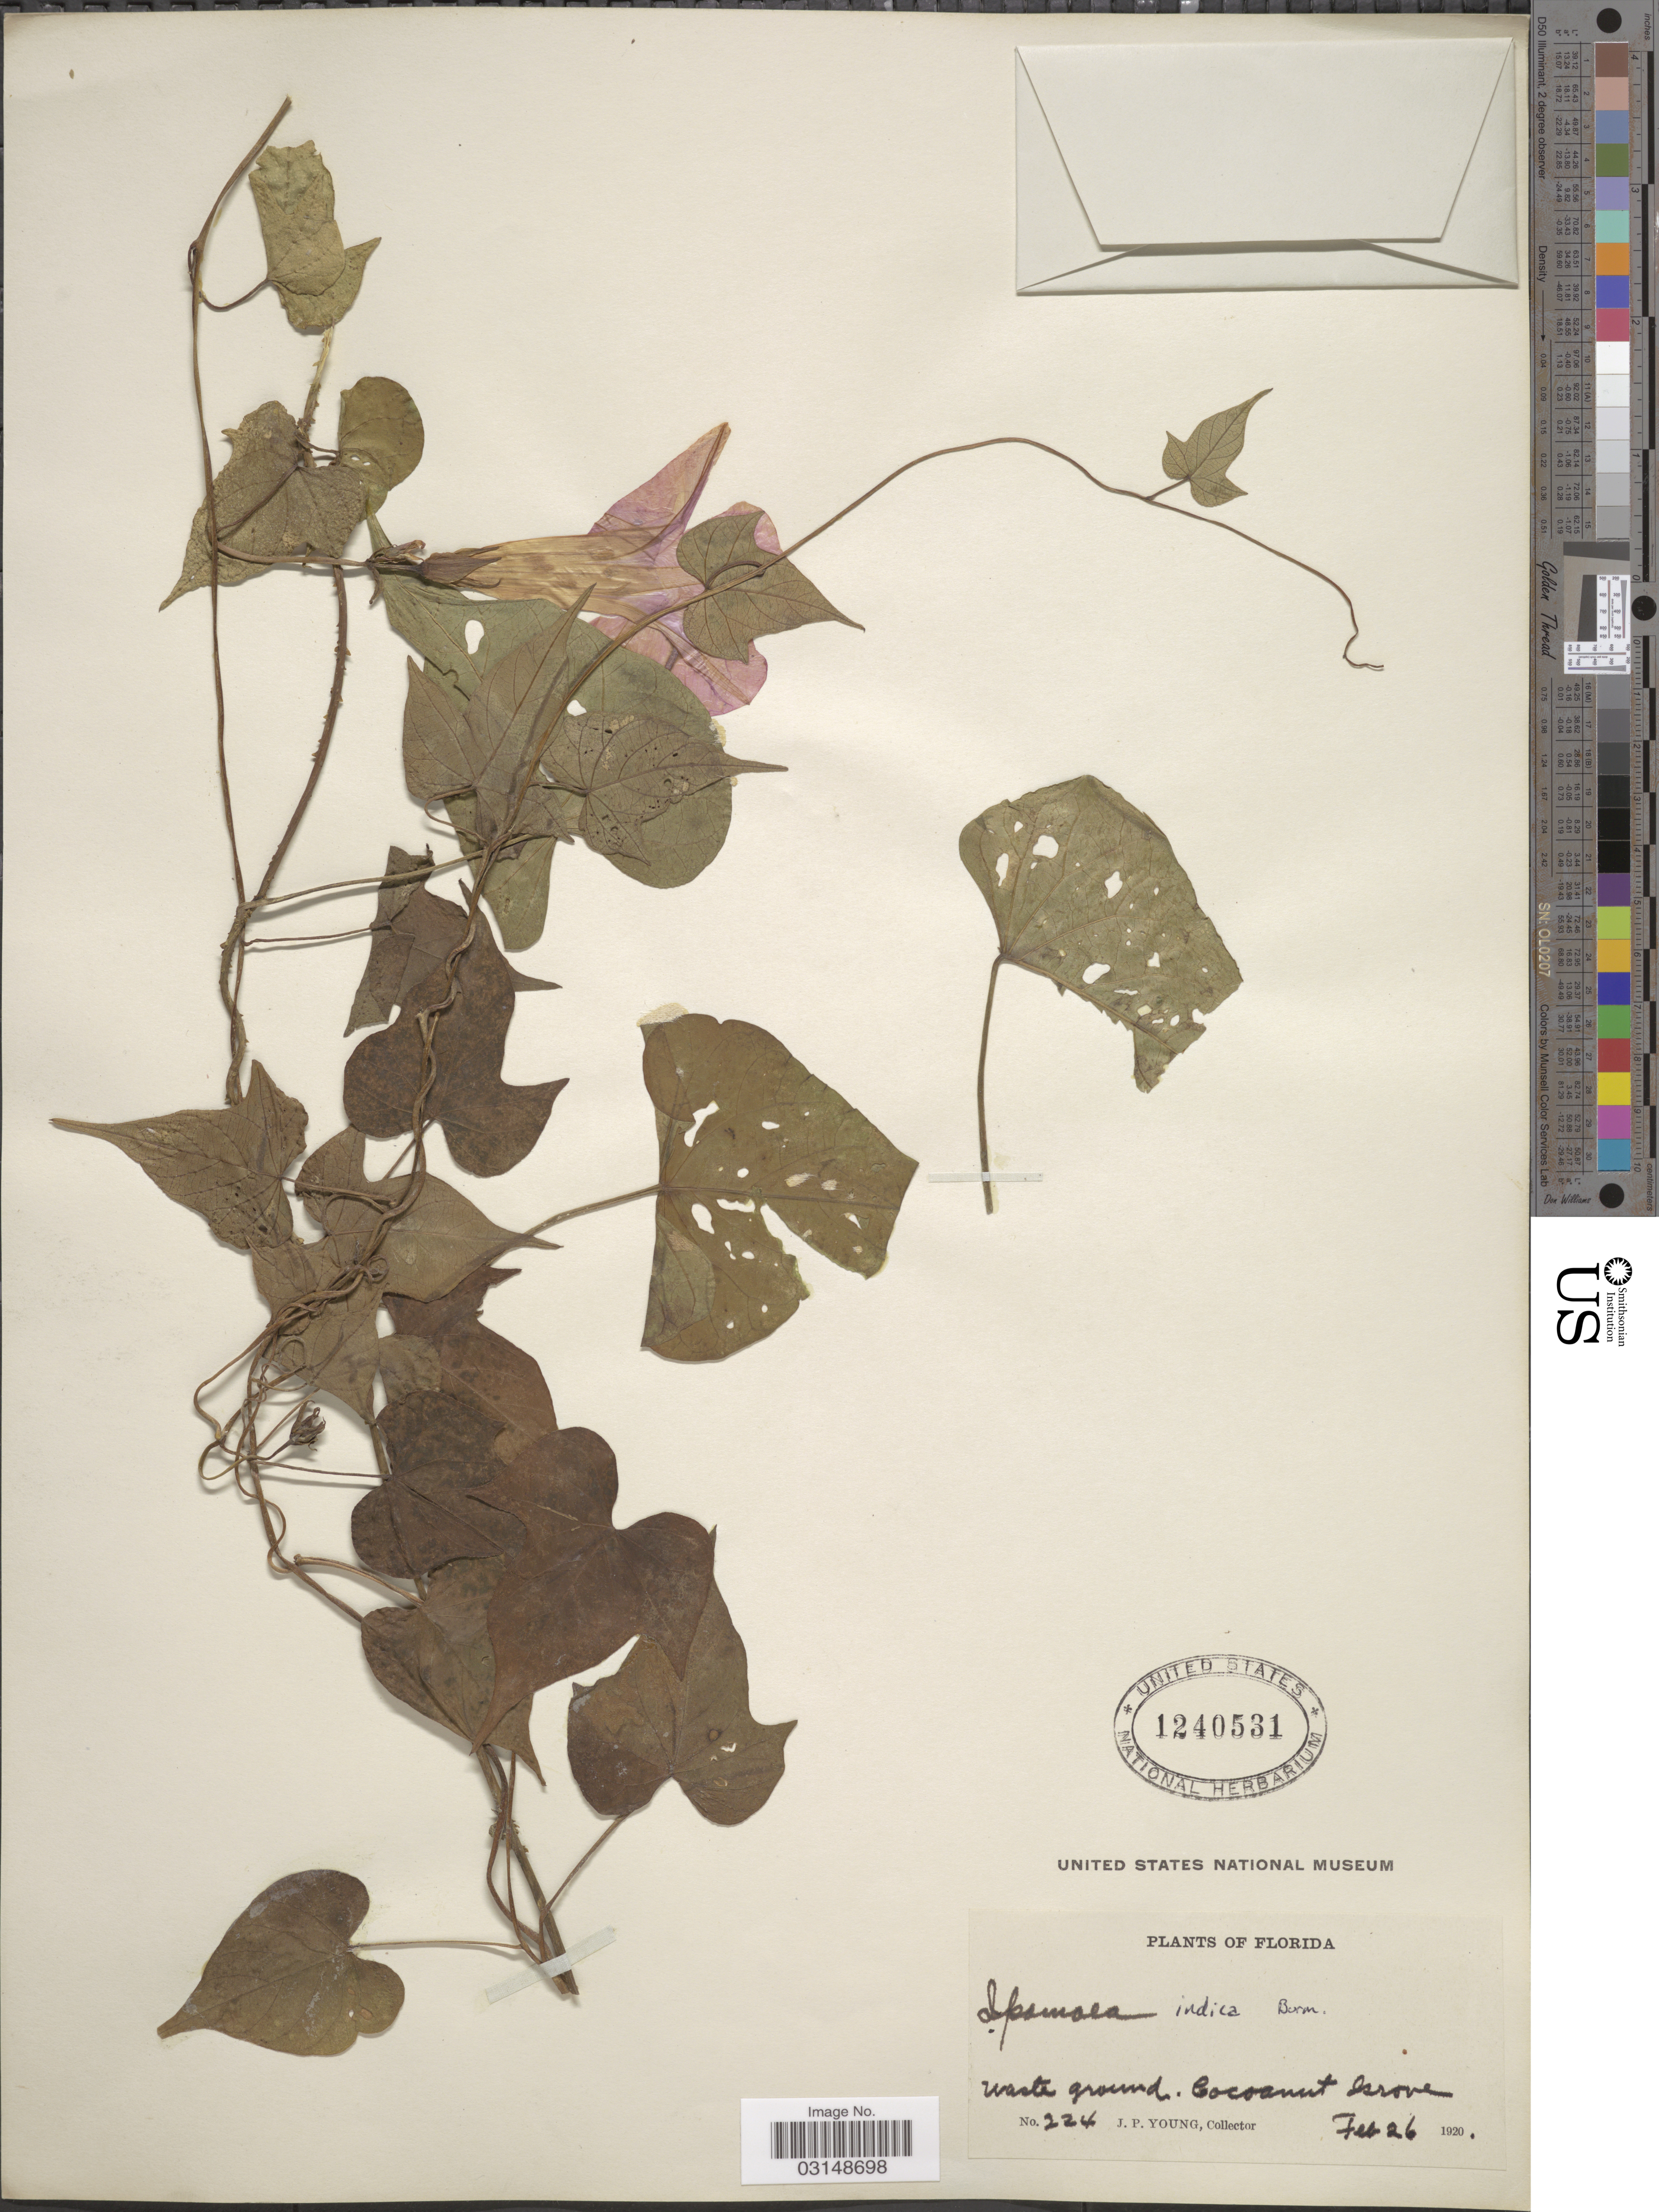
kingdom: Plantae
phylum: Tracheophyta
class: Magnoliopsida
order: Solanales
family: Convolvulaceae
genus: Ipomoea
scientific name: Ipomoea indica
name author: (Burm.) Merr.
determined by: Strong, Mark T., (BOT), Smithsonian Institution - National Museum of Natural History (UNITED STATES)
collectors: J. P. Young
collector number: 224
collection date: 1920-02-26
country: United States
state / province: Florida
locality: Cocoanut Grove.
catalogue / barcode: US 1240531